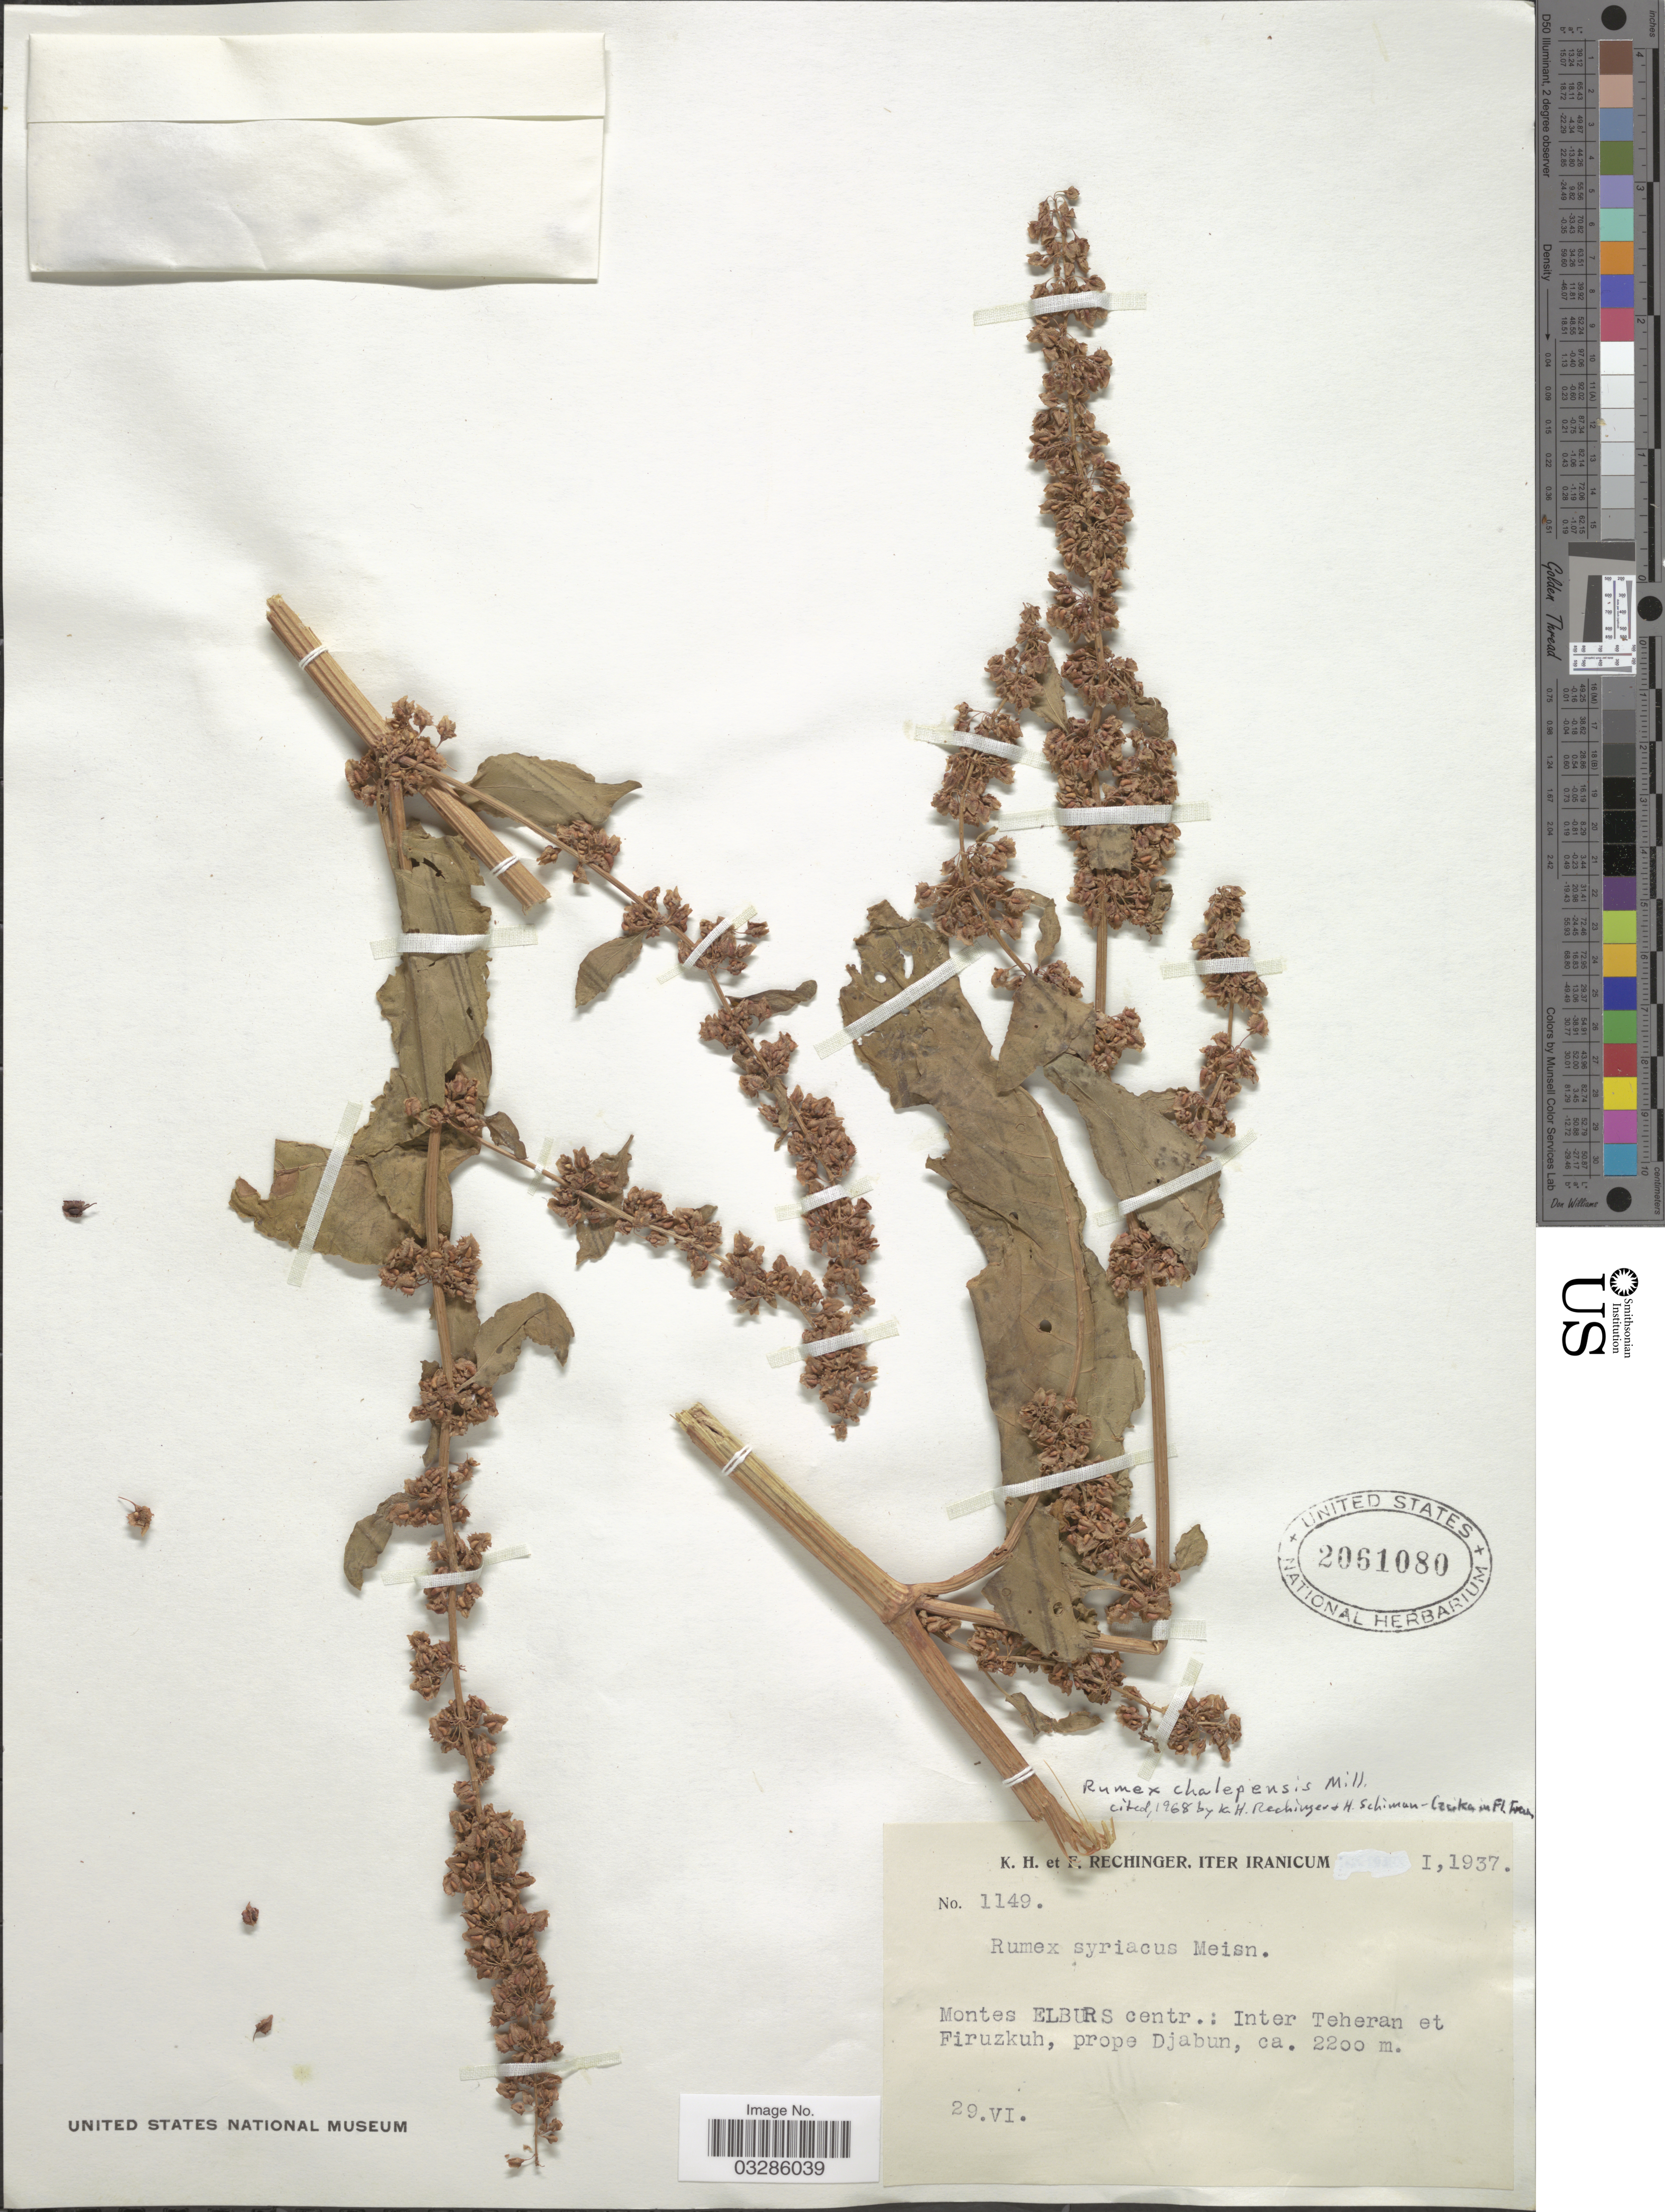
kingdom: Plantae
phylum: Tracheophyta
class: Magnoliopsida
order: Caryophyllales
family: Polygonaceae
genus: Rumex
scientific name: Rumex chalepensis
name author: Mill.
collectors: K. H. Rechinger & F. Rechinger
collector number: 1149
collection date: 1937-06-29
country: Iran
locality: Montes Elburs centr.: Inter Teheran et Firuzkuh, prope Djabun.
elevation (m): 2200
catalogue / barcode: US 2061080